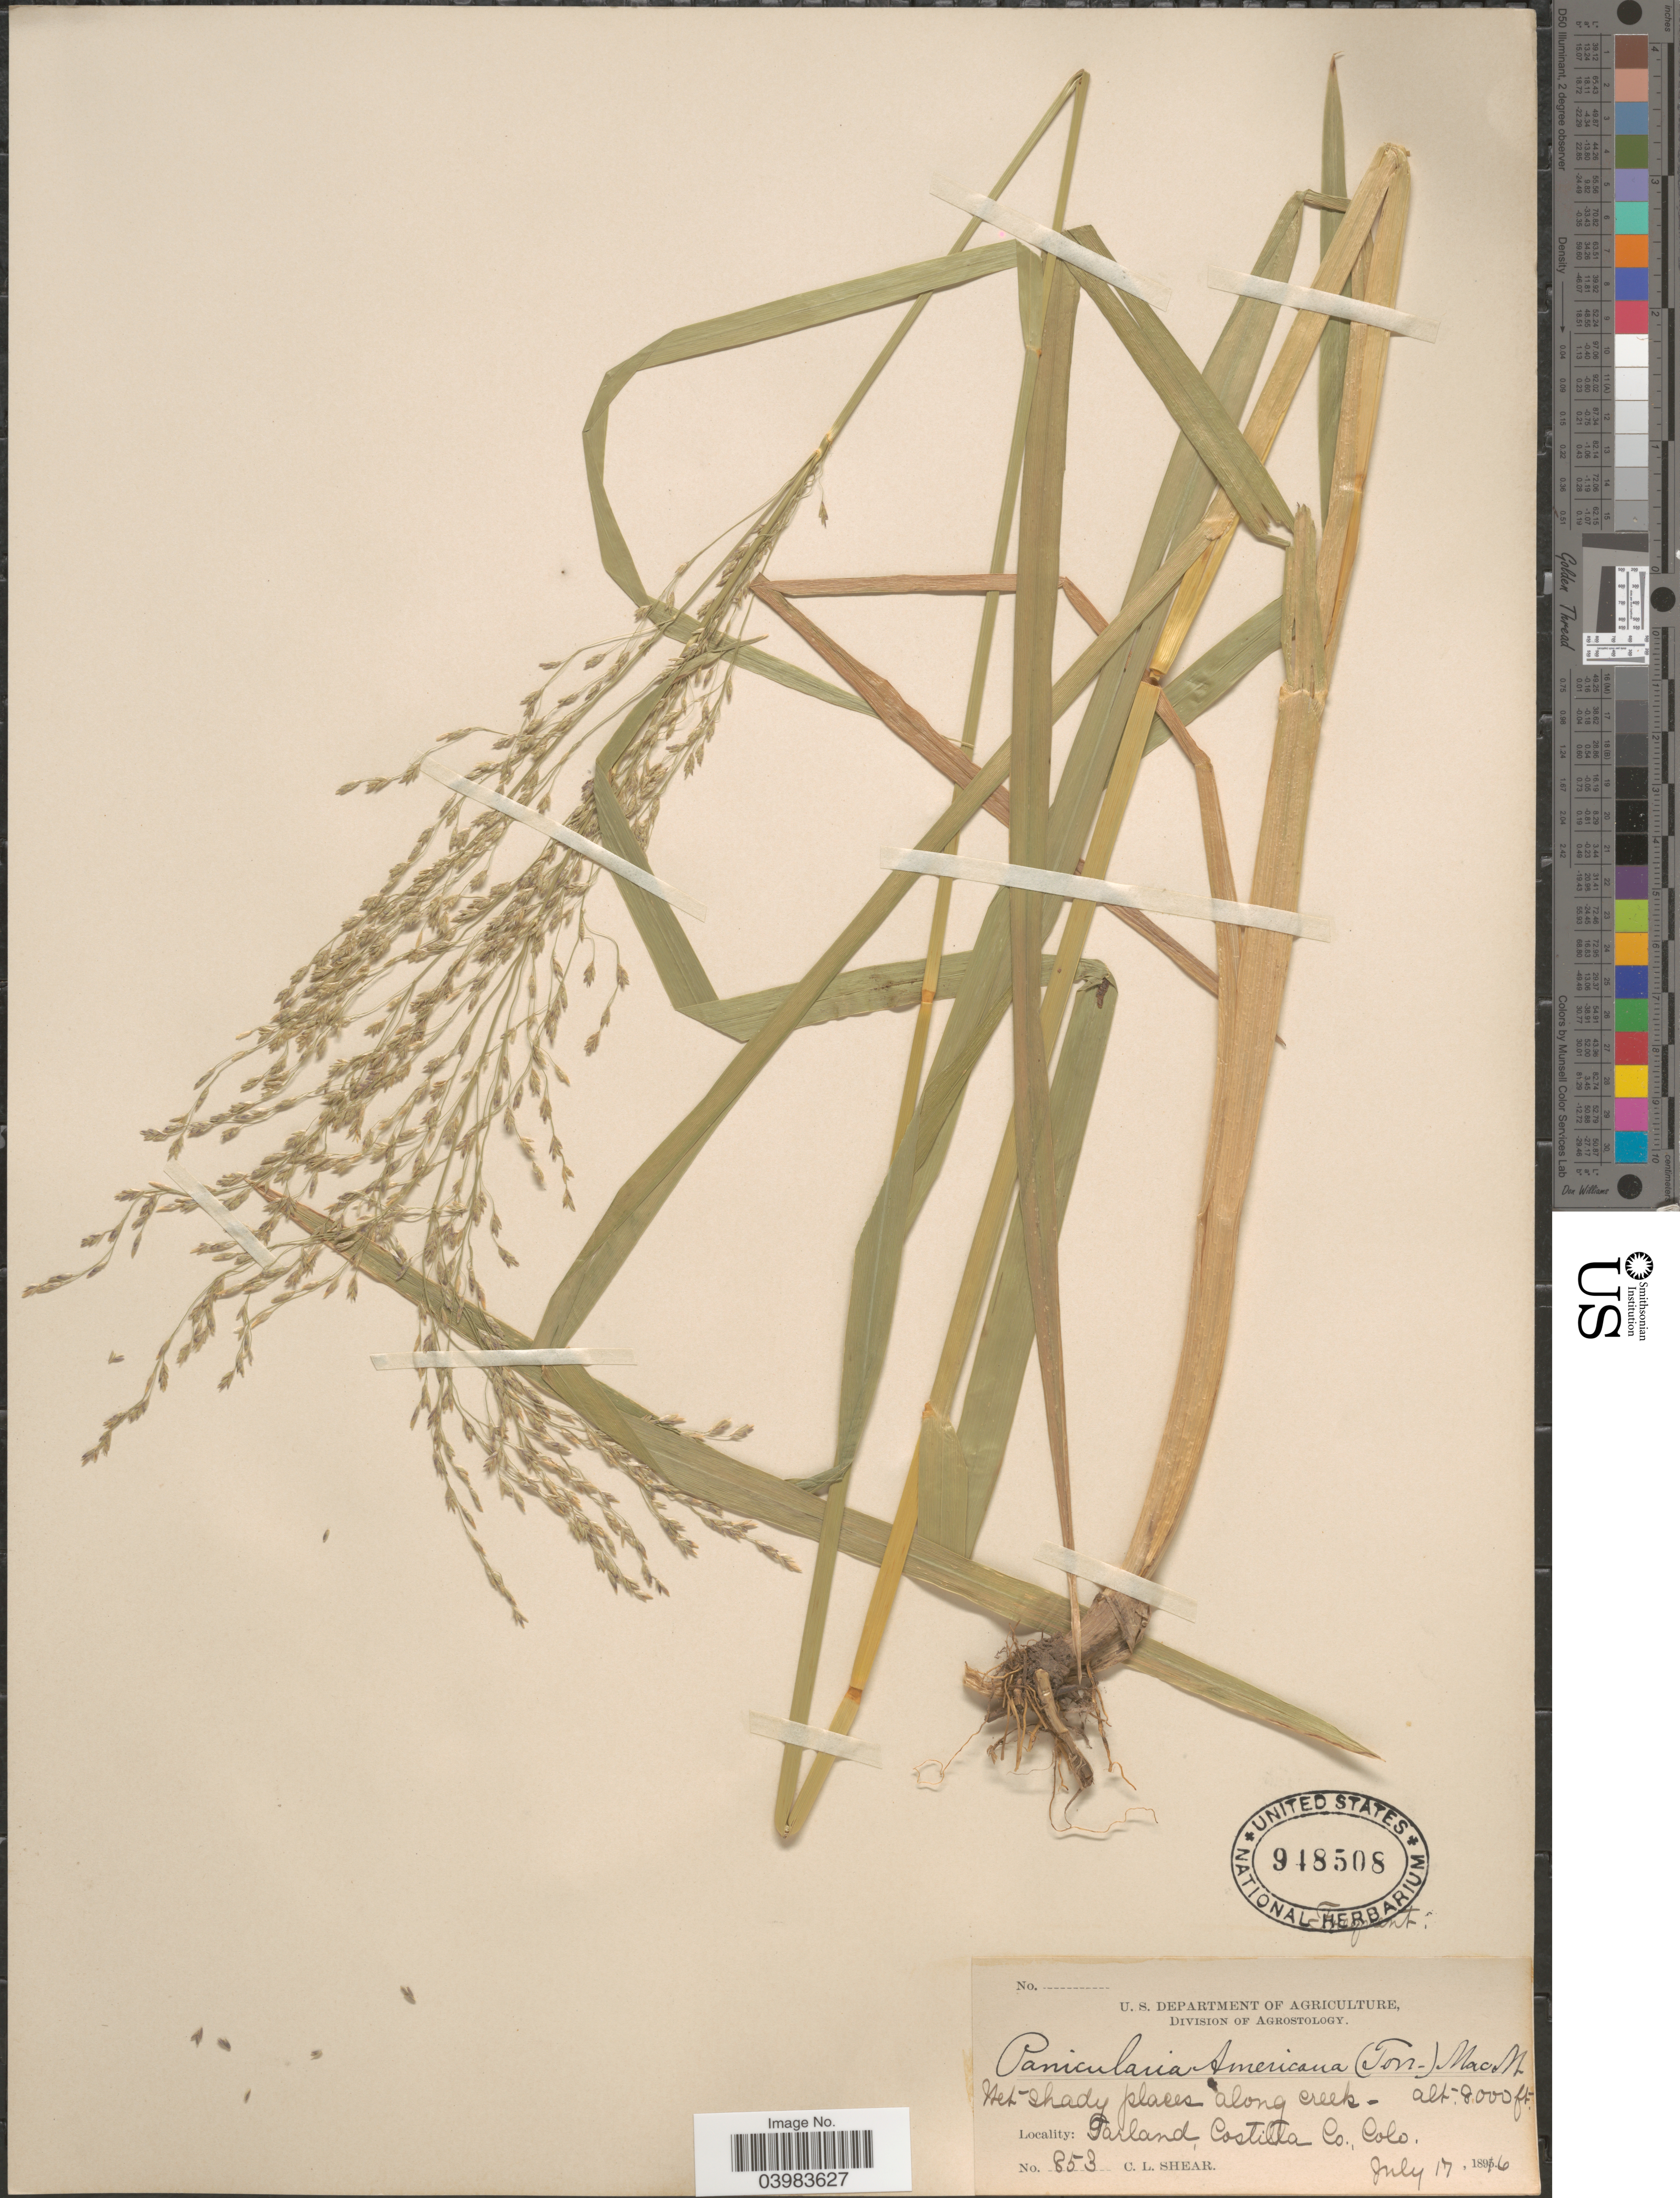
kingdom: Plantae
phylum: Tracheophyta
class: Liliopsida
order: Poales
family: Poaceae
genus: Glyceria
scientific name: Glyceria grandis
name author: S. Watson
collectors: C. L. Shear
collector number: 853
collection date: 1896-07-17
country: United States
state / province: Colorado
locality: Wet shady places along creek. Garland Costilla Co.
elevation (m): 2438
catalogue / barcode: US 948508